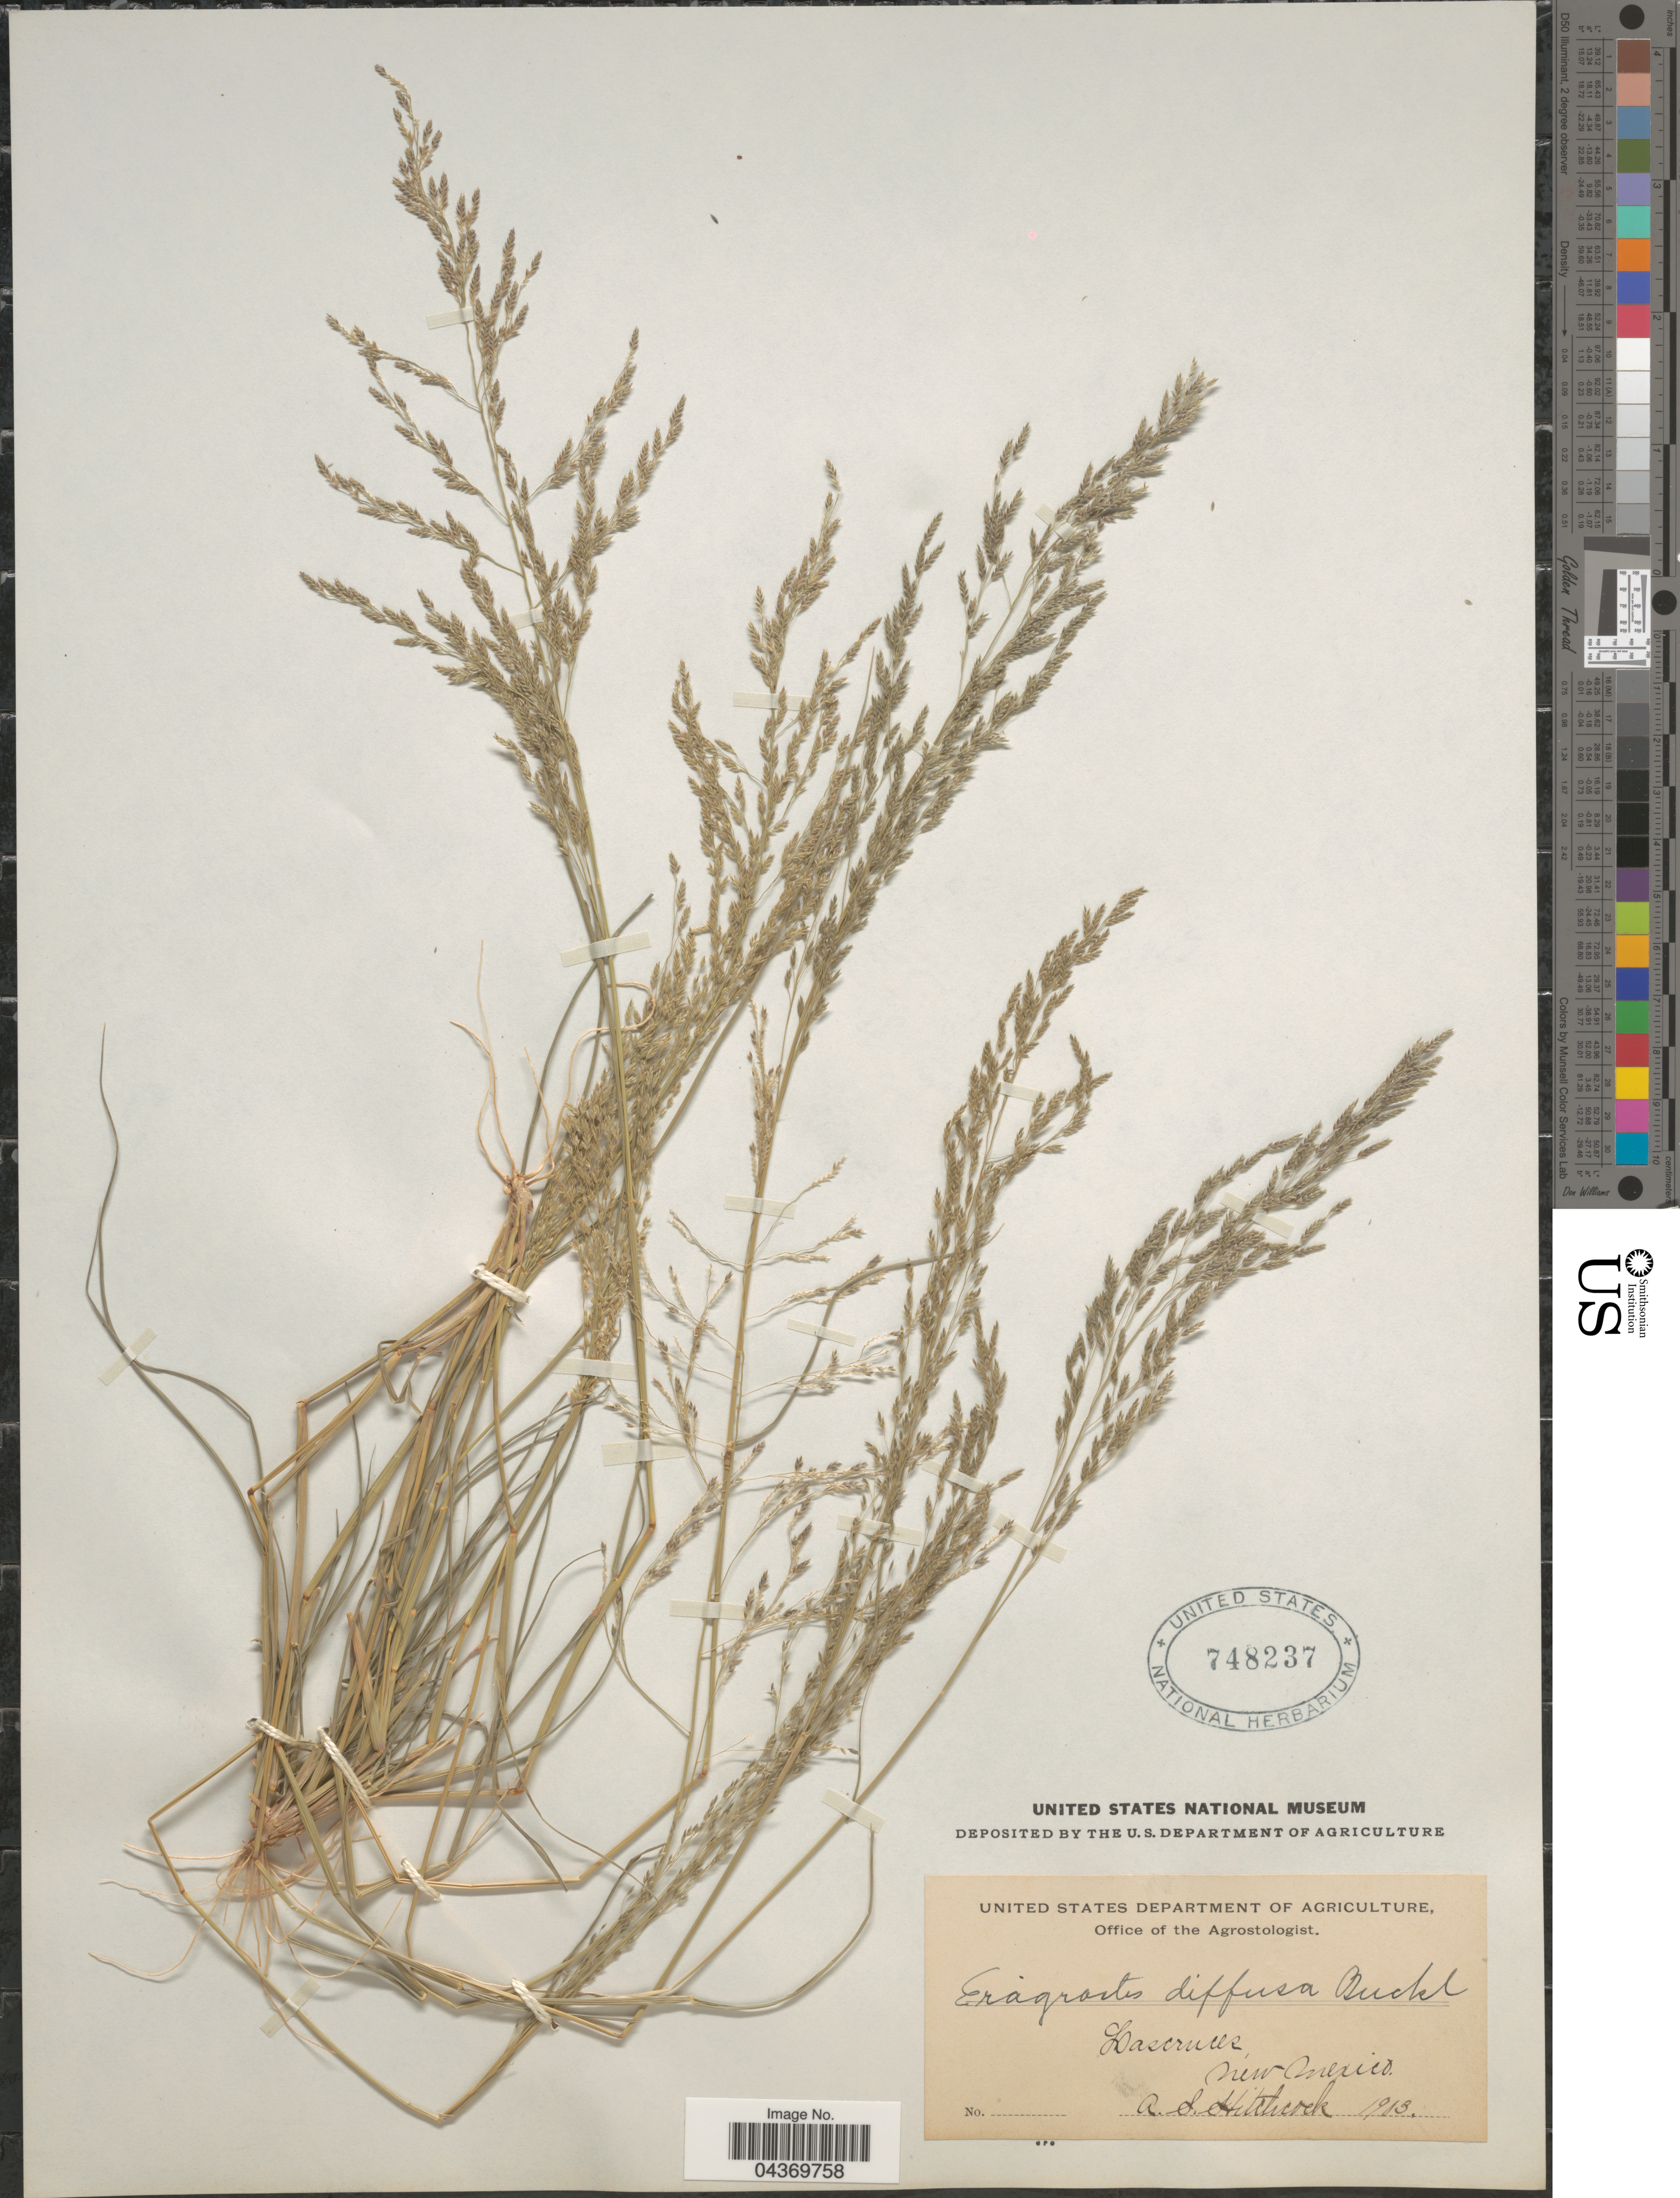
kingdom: Plantae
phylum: Tracheophyta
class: Liliopsida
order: Poales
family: Poaceae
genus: Eragrostis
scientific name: Eragrostis pectinacea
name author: (Michx.) Nees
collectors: A. S. Hitchcock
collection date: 1903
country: United States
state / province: New Mexico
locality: Lascruces.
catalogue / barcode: US 748237